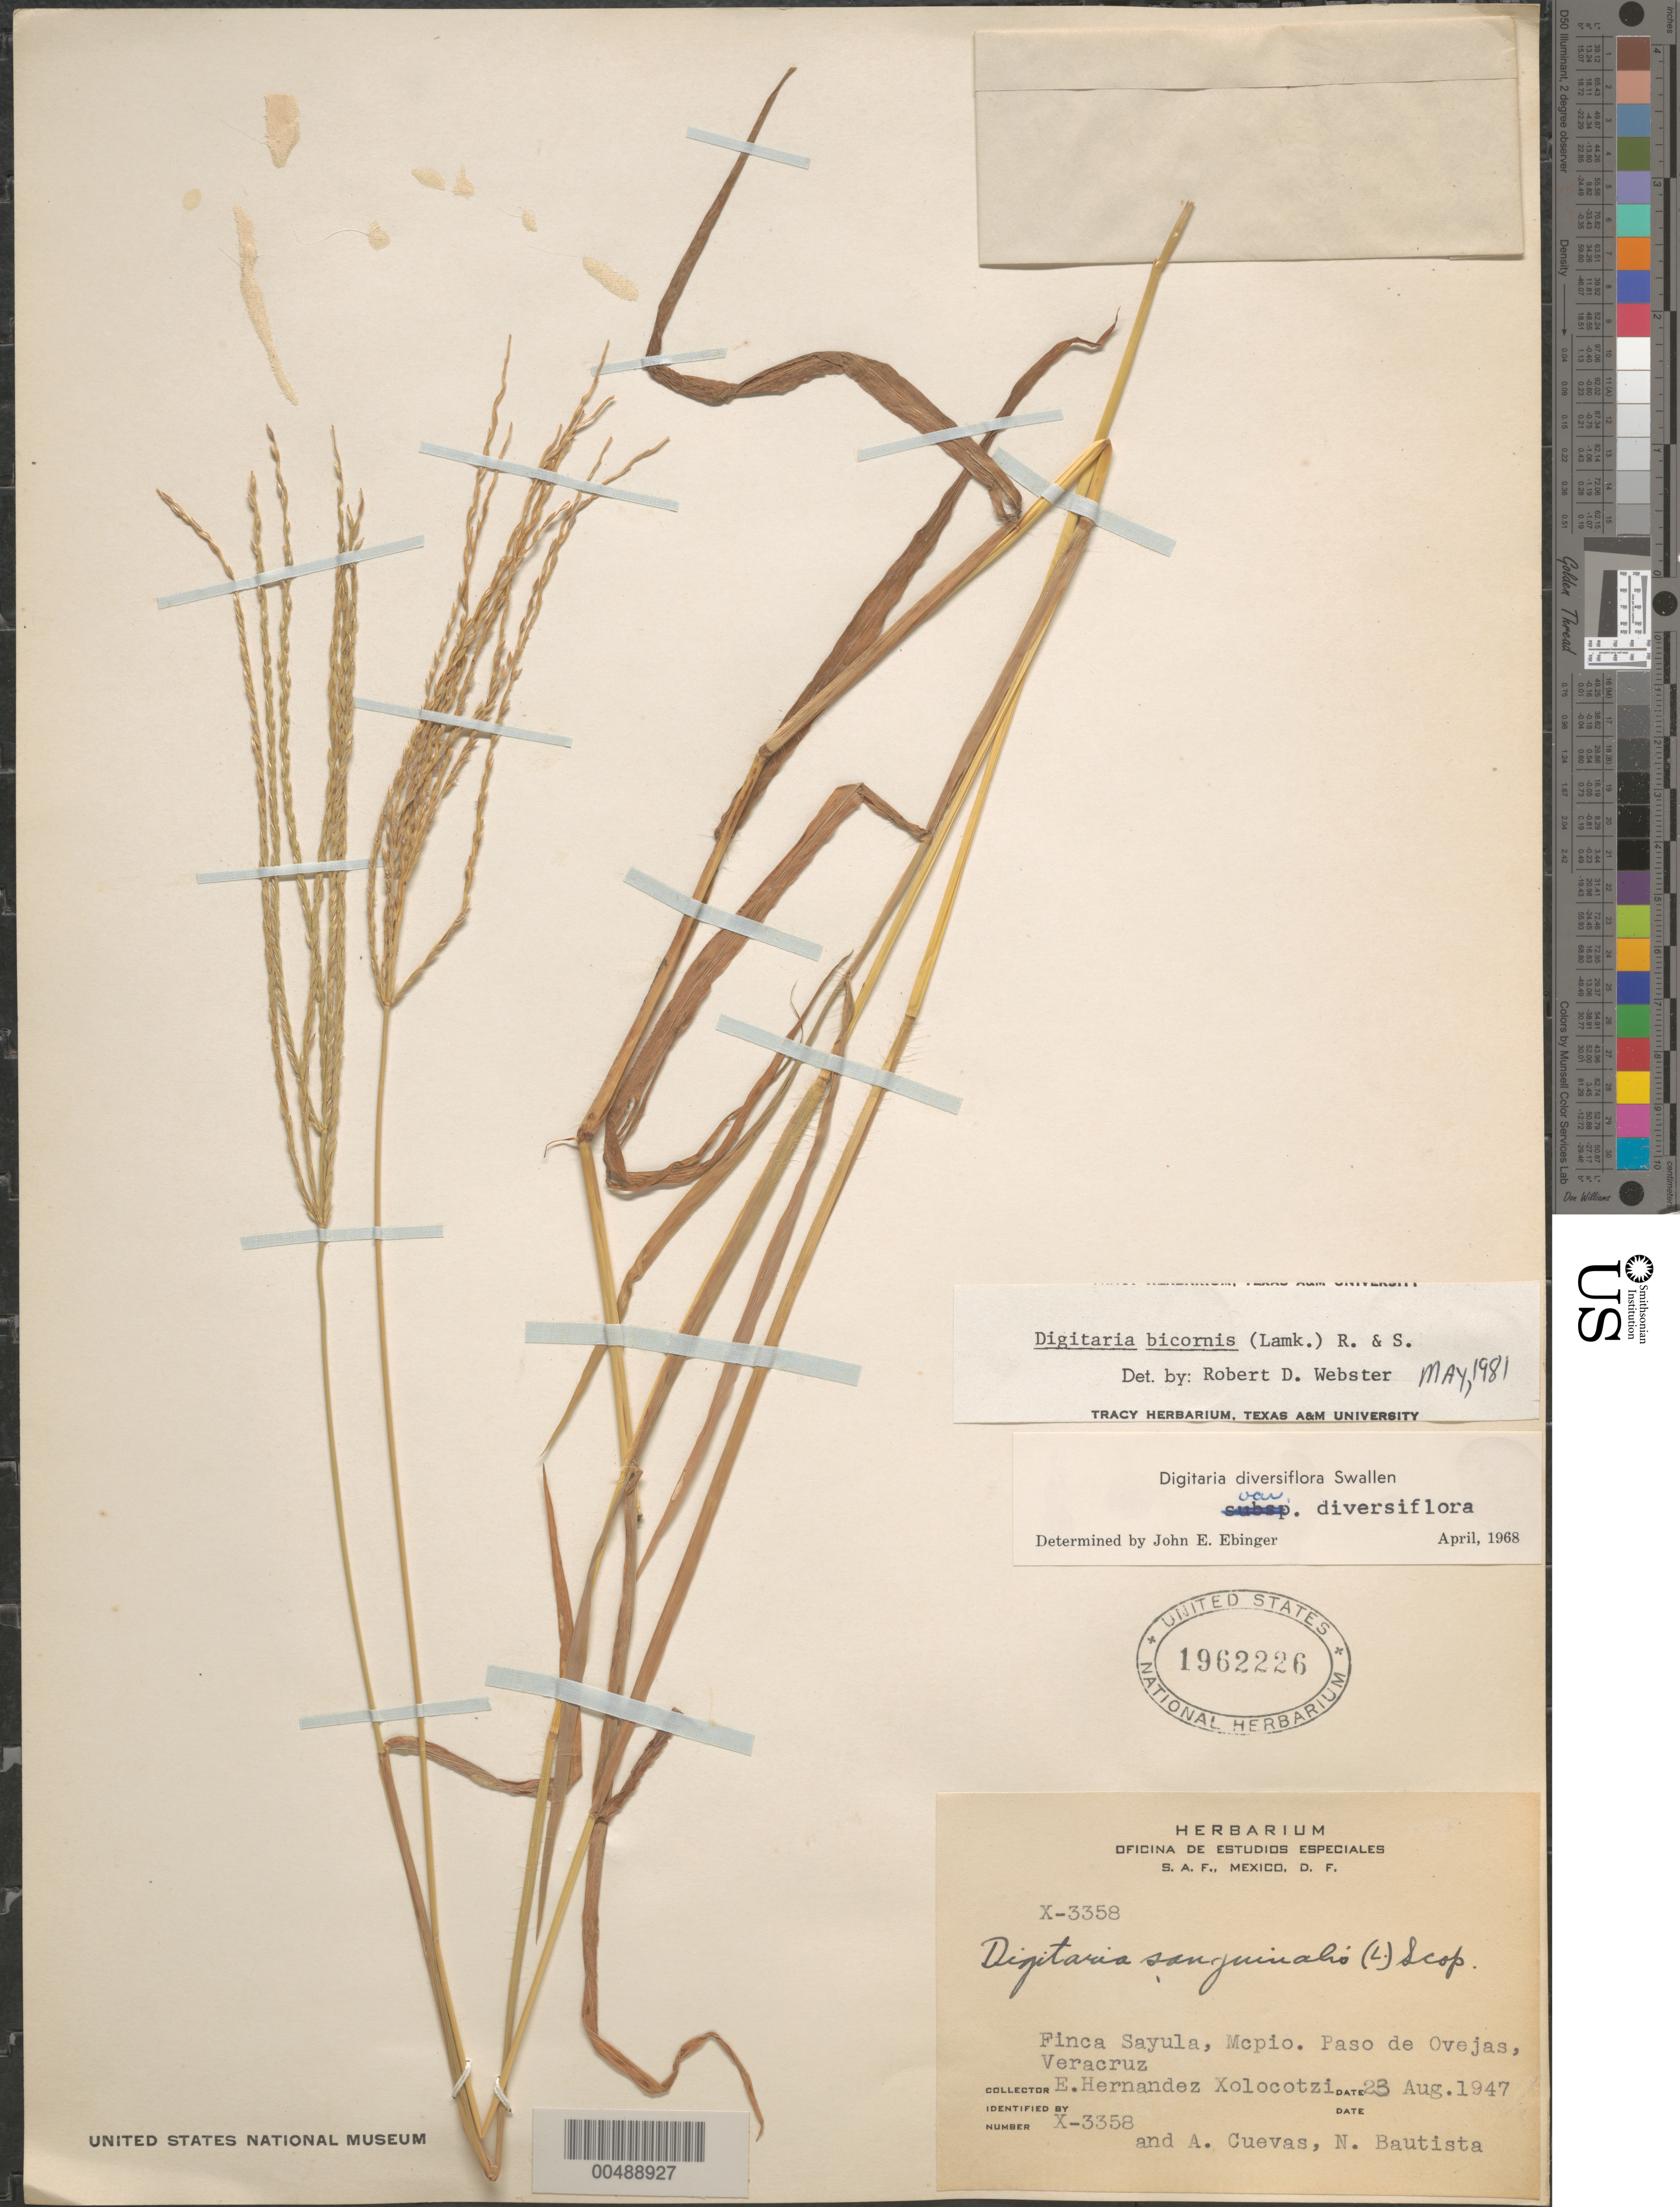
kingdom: Plantae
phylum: Tracheophyta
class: Liliopsida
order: Poales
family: Poaceae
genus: Digitaria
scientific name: Digitaria bicornis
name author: (Lam.) Roem. & Schult.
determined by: Webster, Robert D.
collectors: E. I. Hernández-X., A. Cuevas & N. Bautista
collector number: X-3358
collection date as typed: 23 Aug 1947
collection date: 1947-08-23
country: Mexico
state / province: Veracruz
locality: Actopan, Cofre de Perote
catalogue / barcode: US 1962226